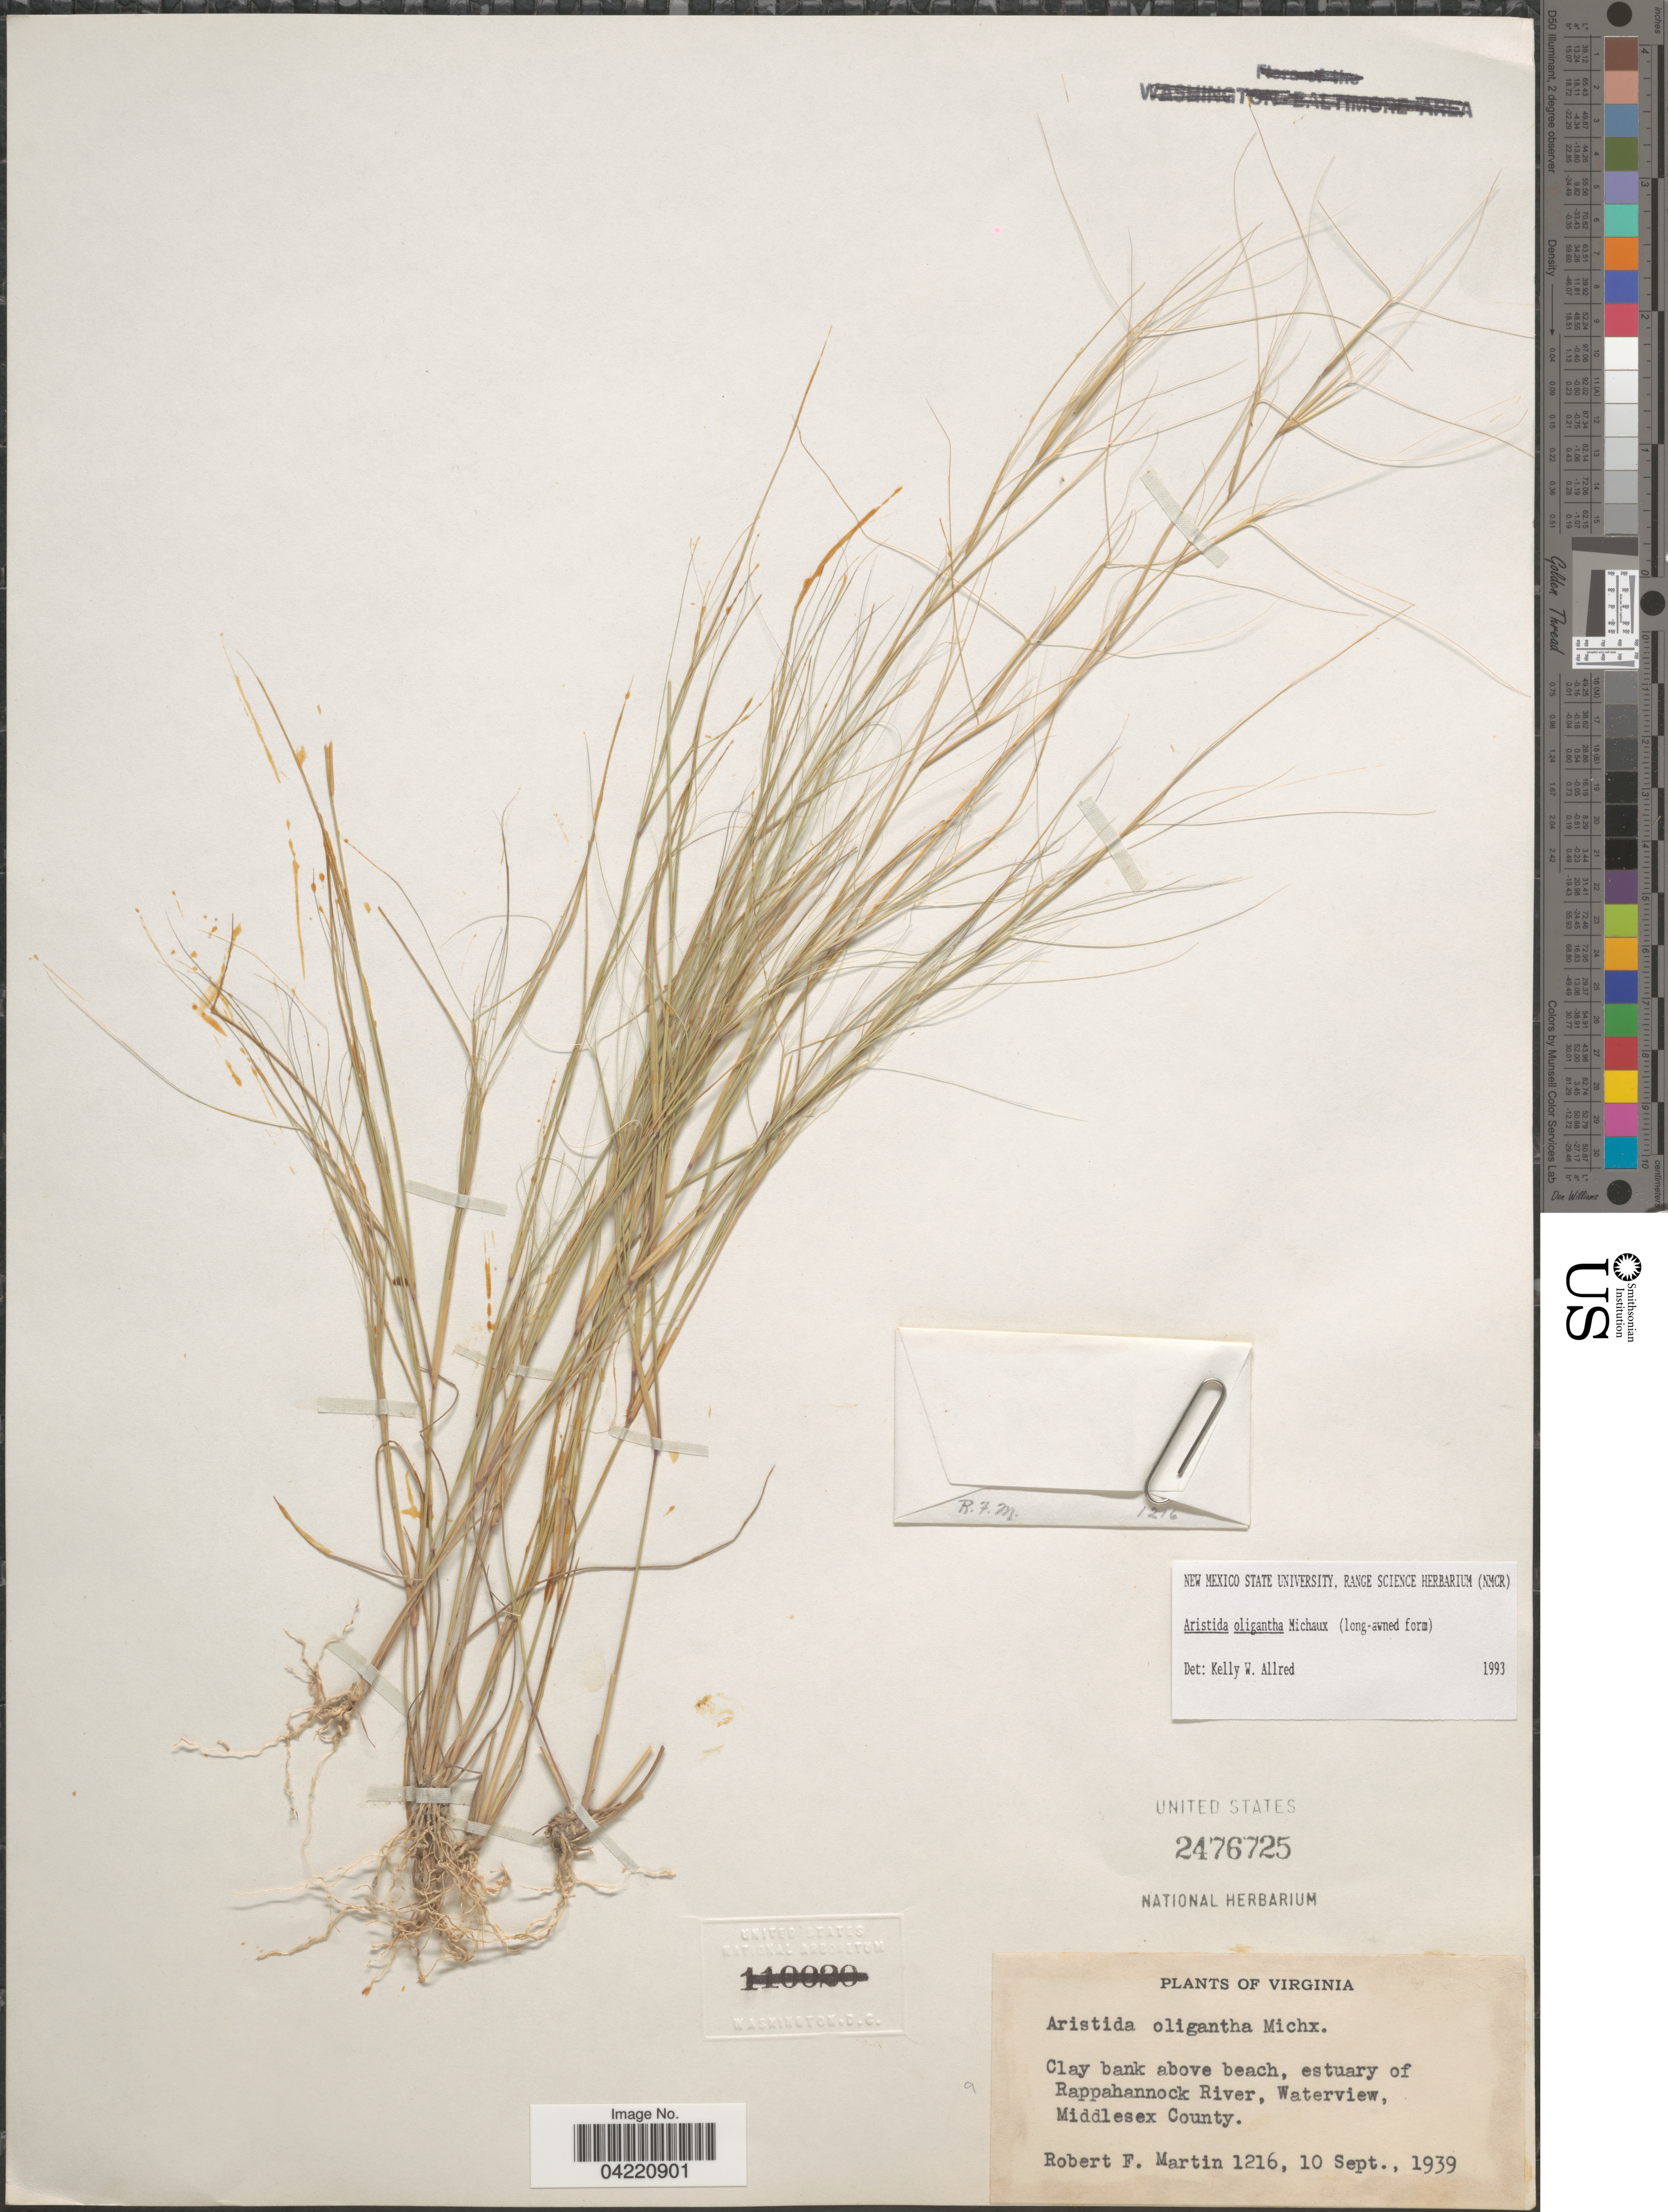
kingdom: Plantae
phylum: Tracheophyta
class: Liliopsida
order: Poales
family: Poaceae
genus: Aristida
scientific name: Aristida oligantha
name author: Michx.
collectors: R. F. Martin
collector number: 1216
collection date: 1939-09-10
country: United States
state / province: Virginia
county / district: Middlesex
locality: Clay bank above beach, estuary of Rappahannock River, Waterview, Middlesex County.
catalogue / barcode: US 2476725